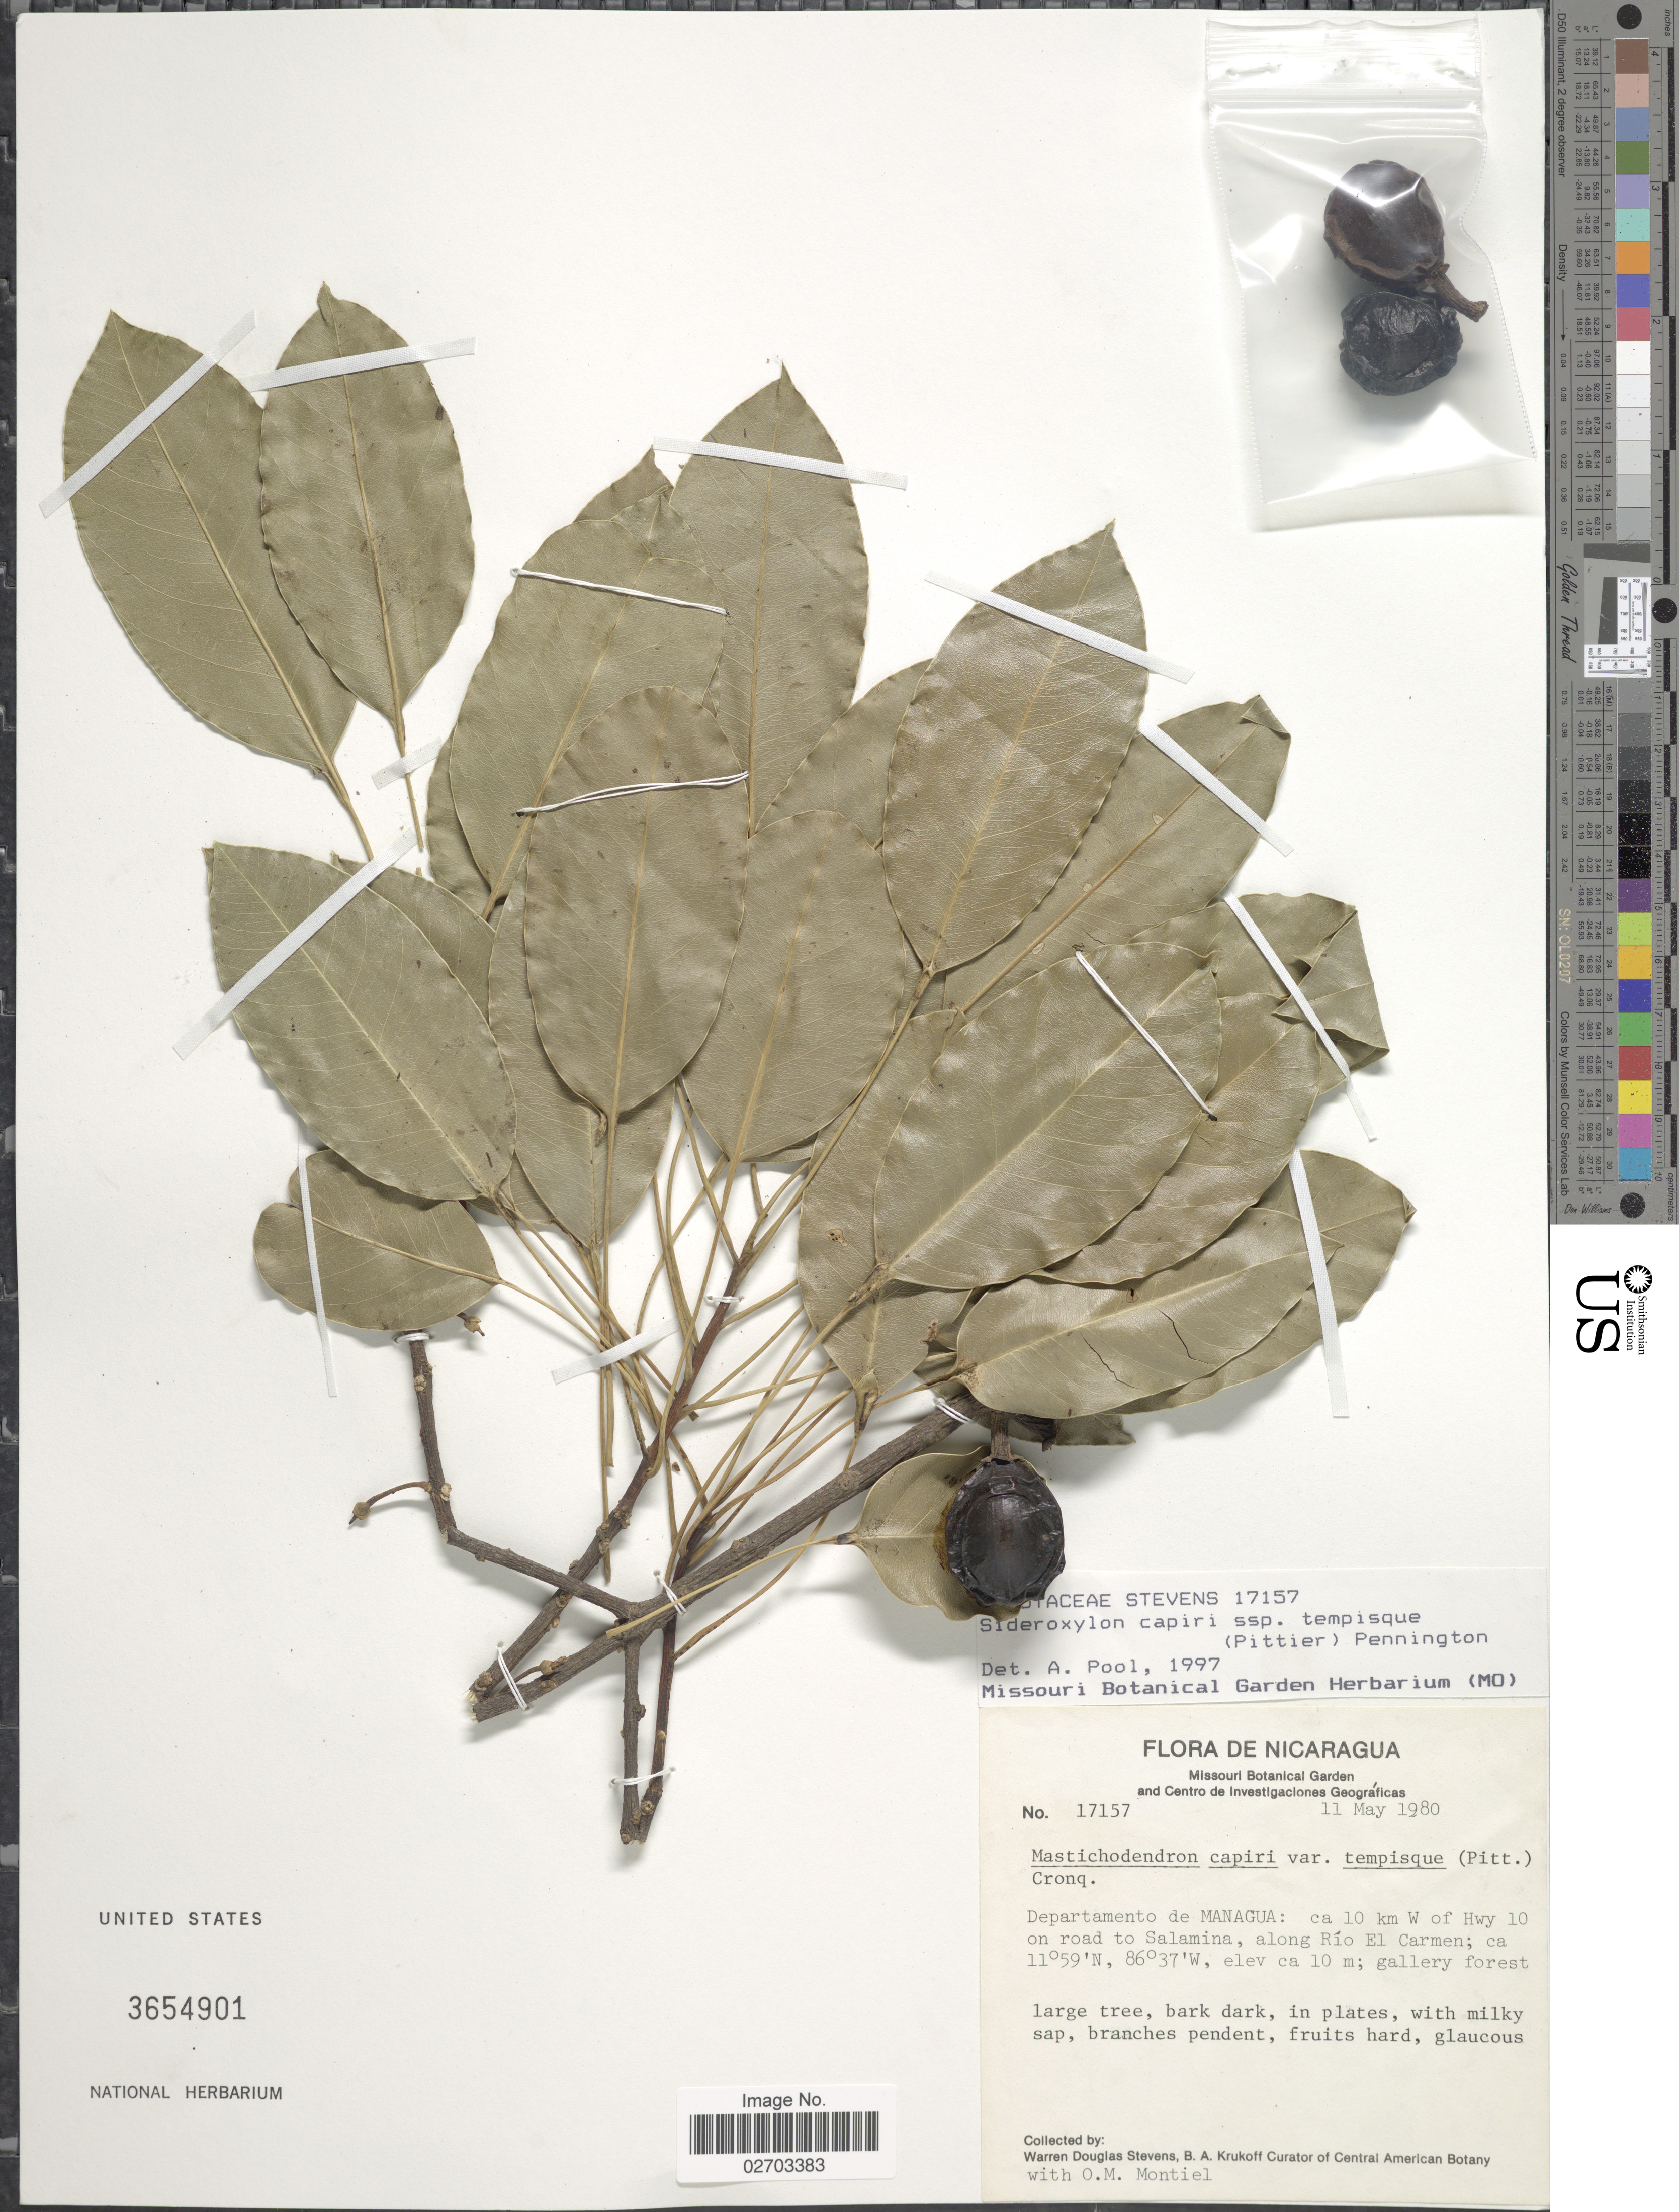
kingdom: Plantae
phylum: Tracheophyta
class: Magnoliopsida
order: Ericales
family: Sapotaceae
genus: Sideroxylon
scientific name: Sideroxylon capiri subsp. tempisque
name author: (Pittier) T.D. Penn.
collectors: W. D. Stevens, B. A. Krukoff & O. Montiel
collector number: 17157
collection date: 1980-05-11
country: Nicaragua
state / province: Managua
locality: Ca. 10 km W of Hwy 10 on road to Salamina, along Rio El Carmen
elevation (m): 10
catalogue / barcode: US 3654901